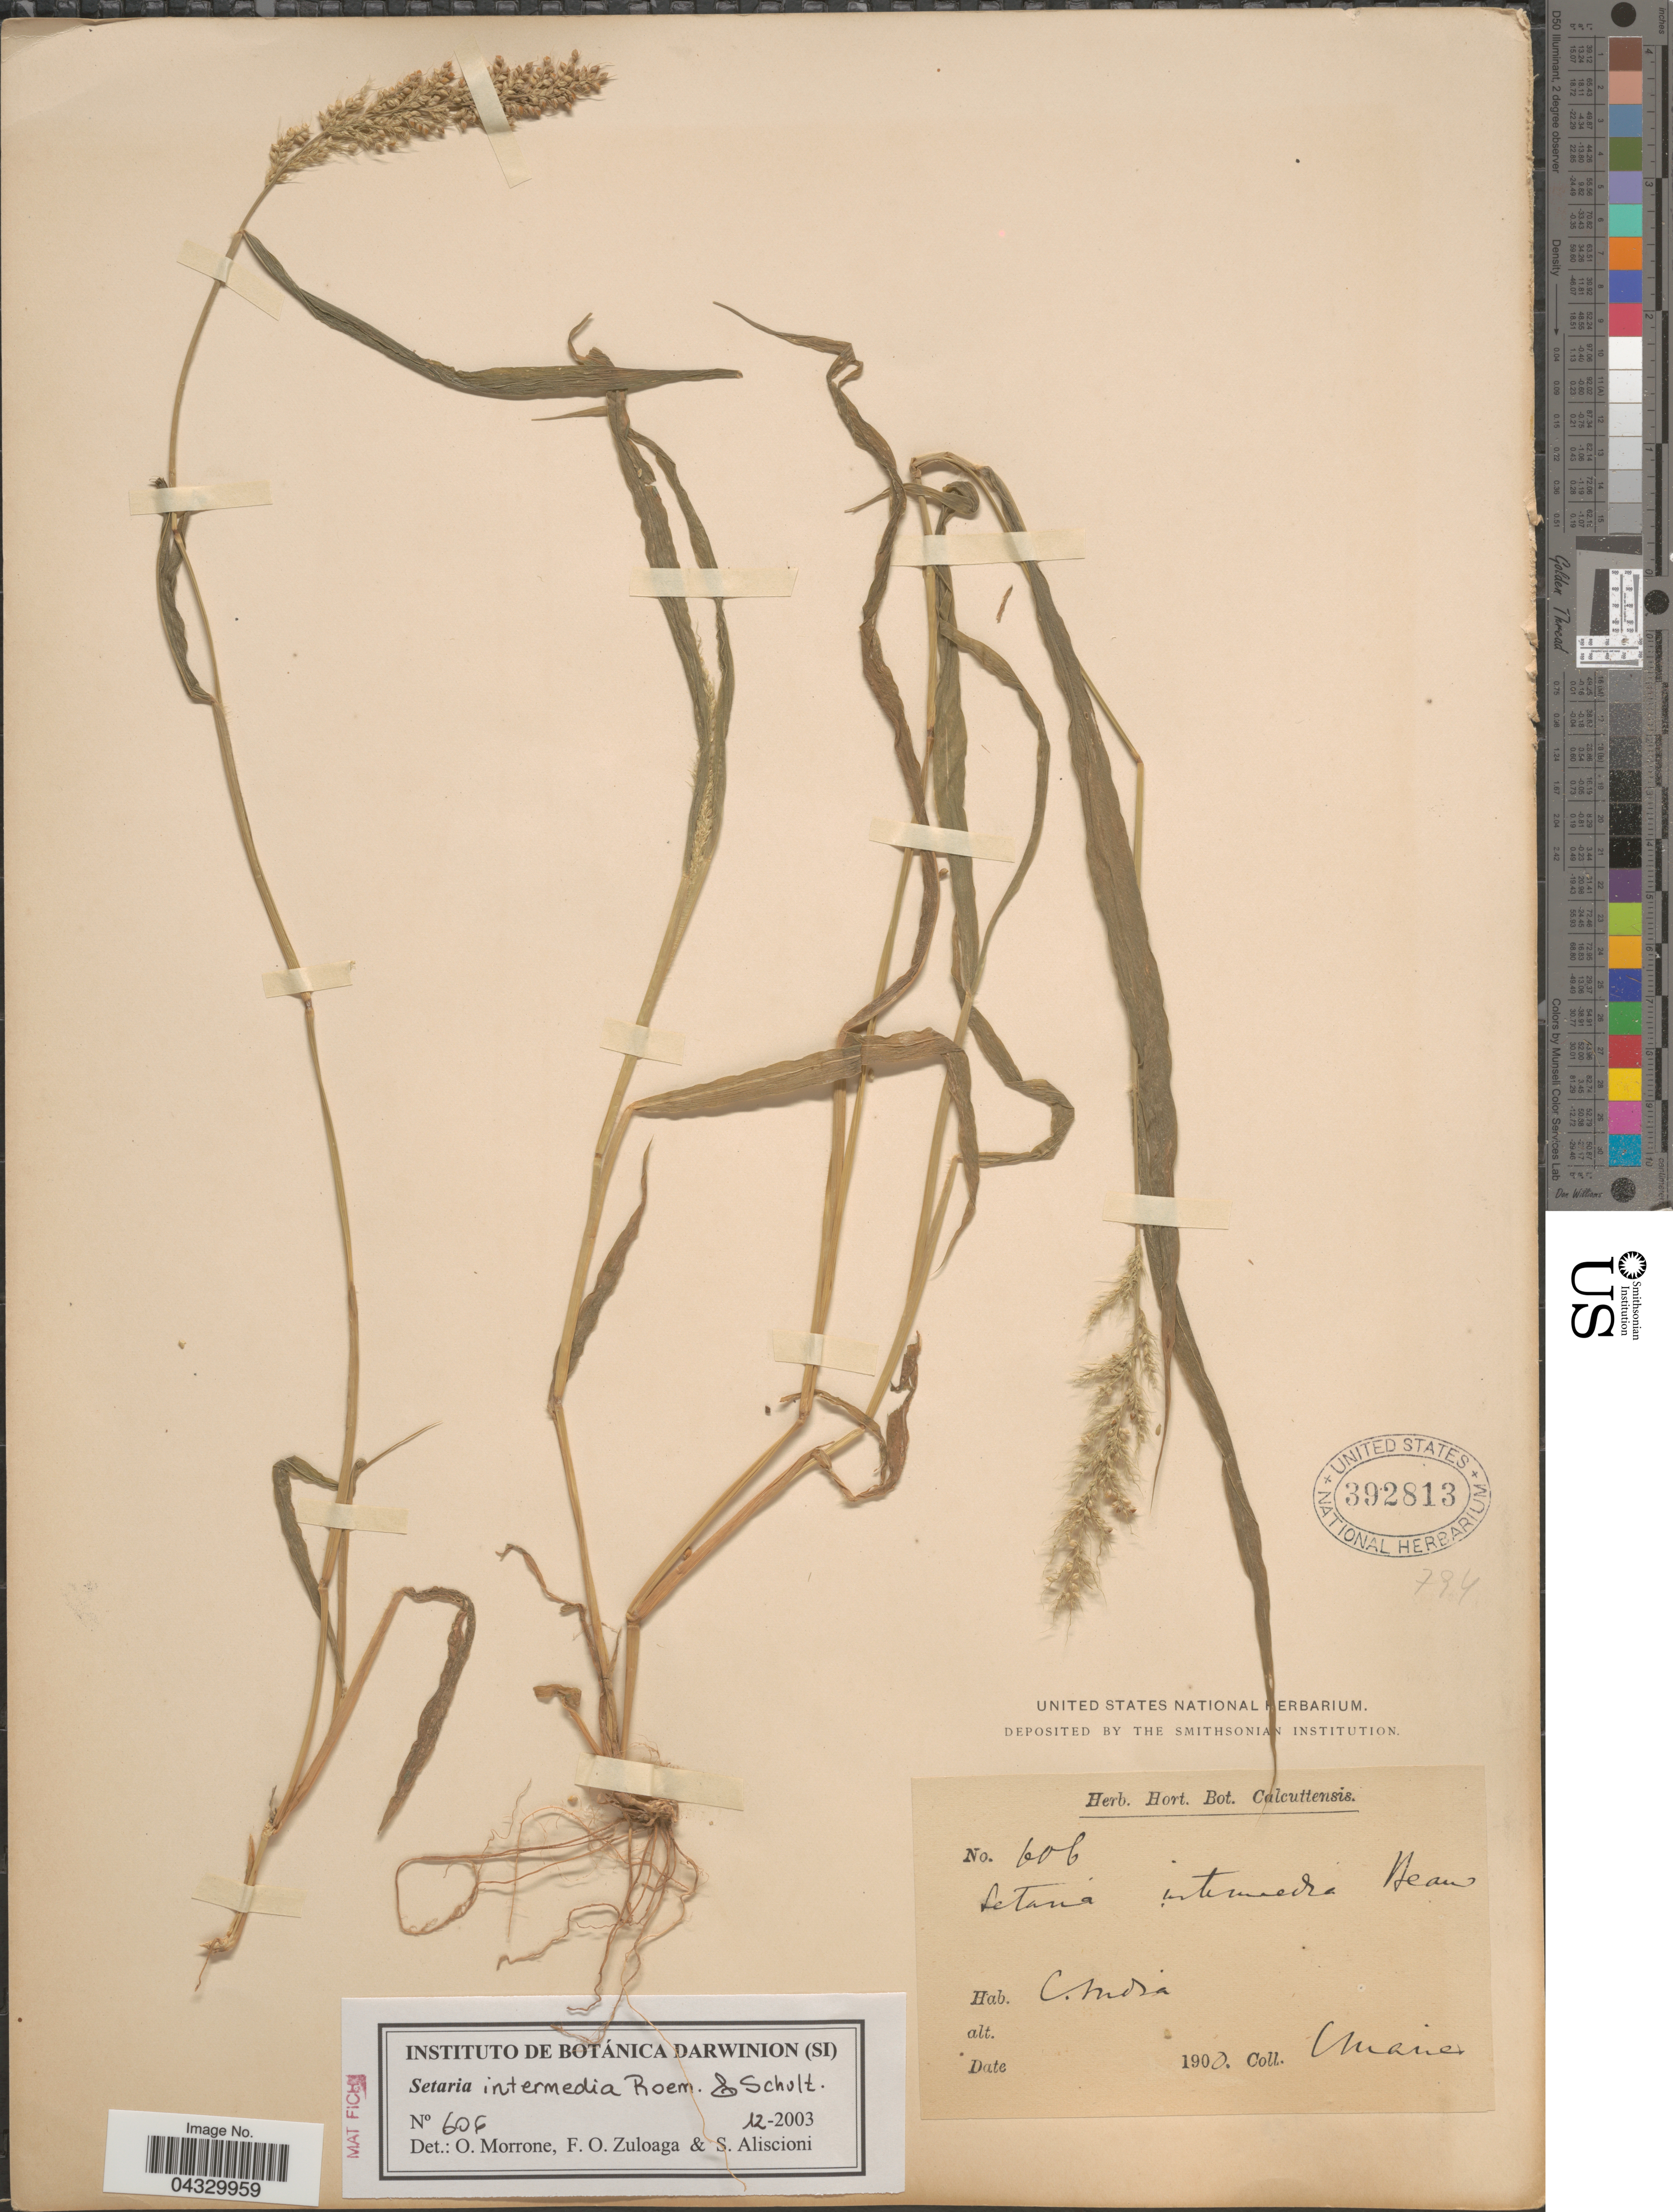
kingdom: Plantae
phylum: Tracheophyta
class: Liliopsida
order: Poales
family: Poaceae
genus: Setaria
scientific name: Setaria intermedia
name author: Roem. & Schult.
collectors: C. Maries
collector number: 606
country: India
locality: C. India.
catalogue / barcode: US 392813